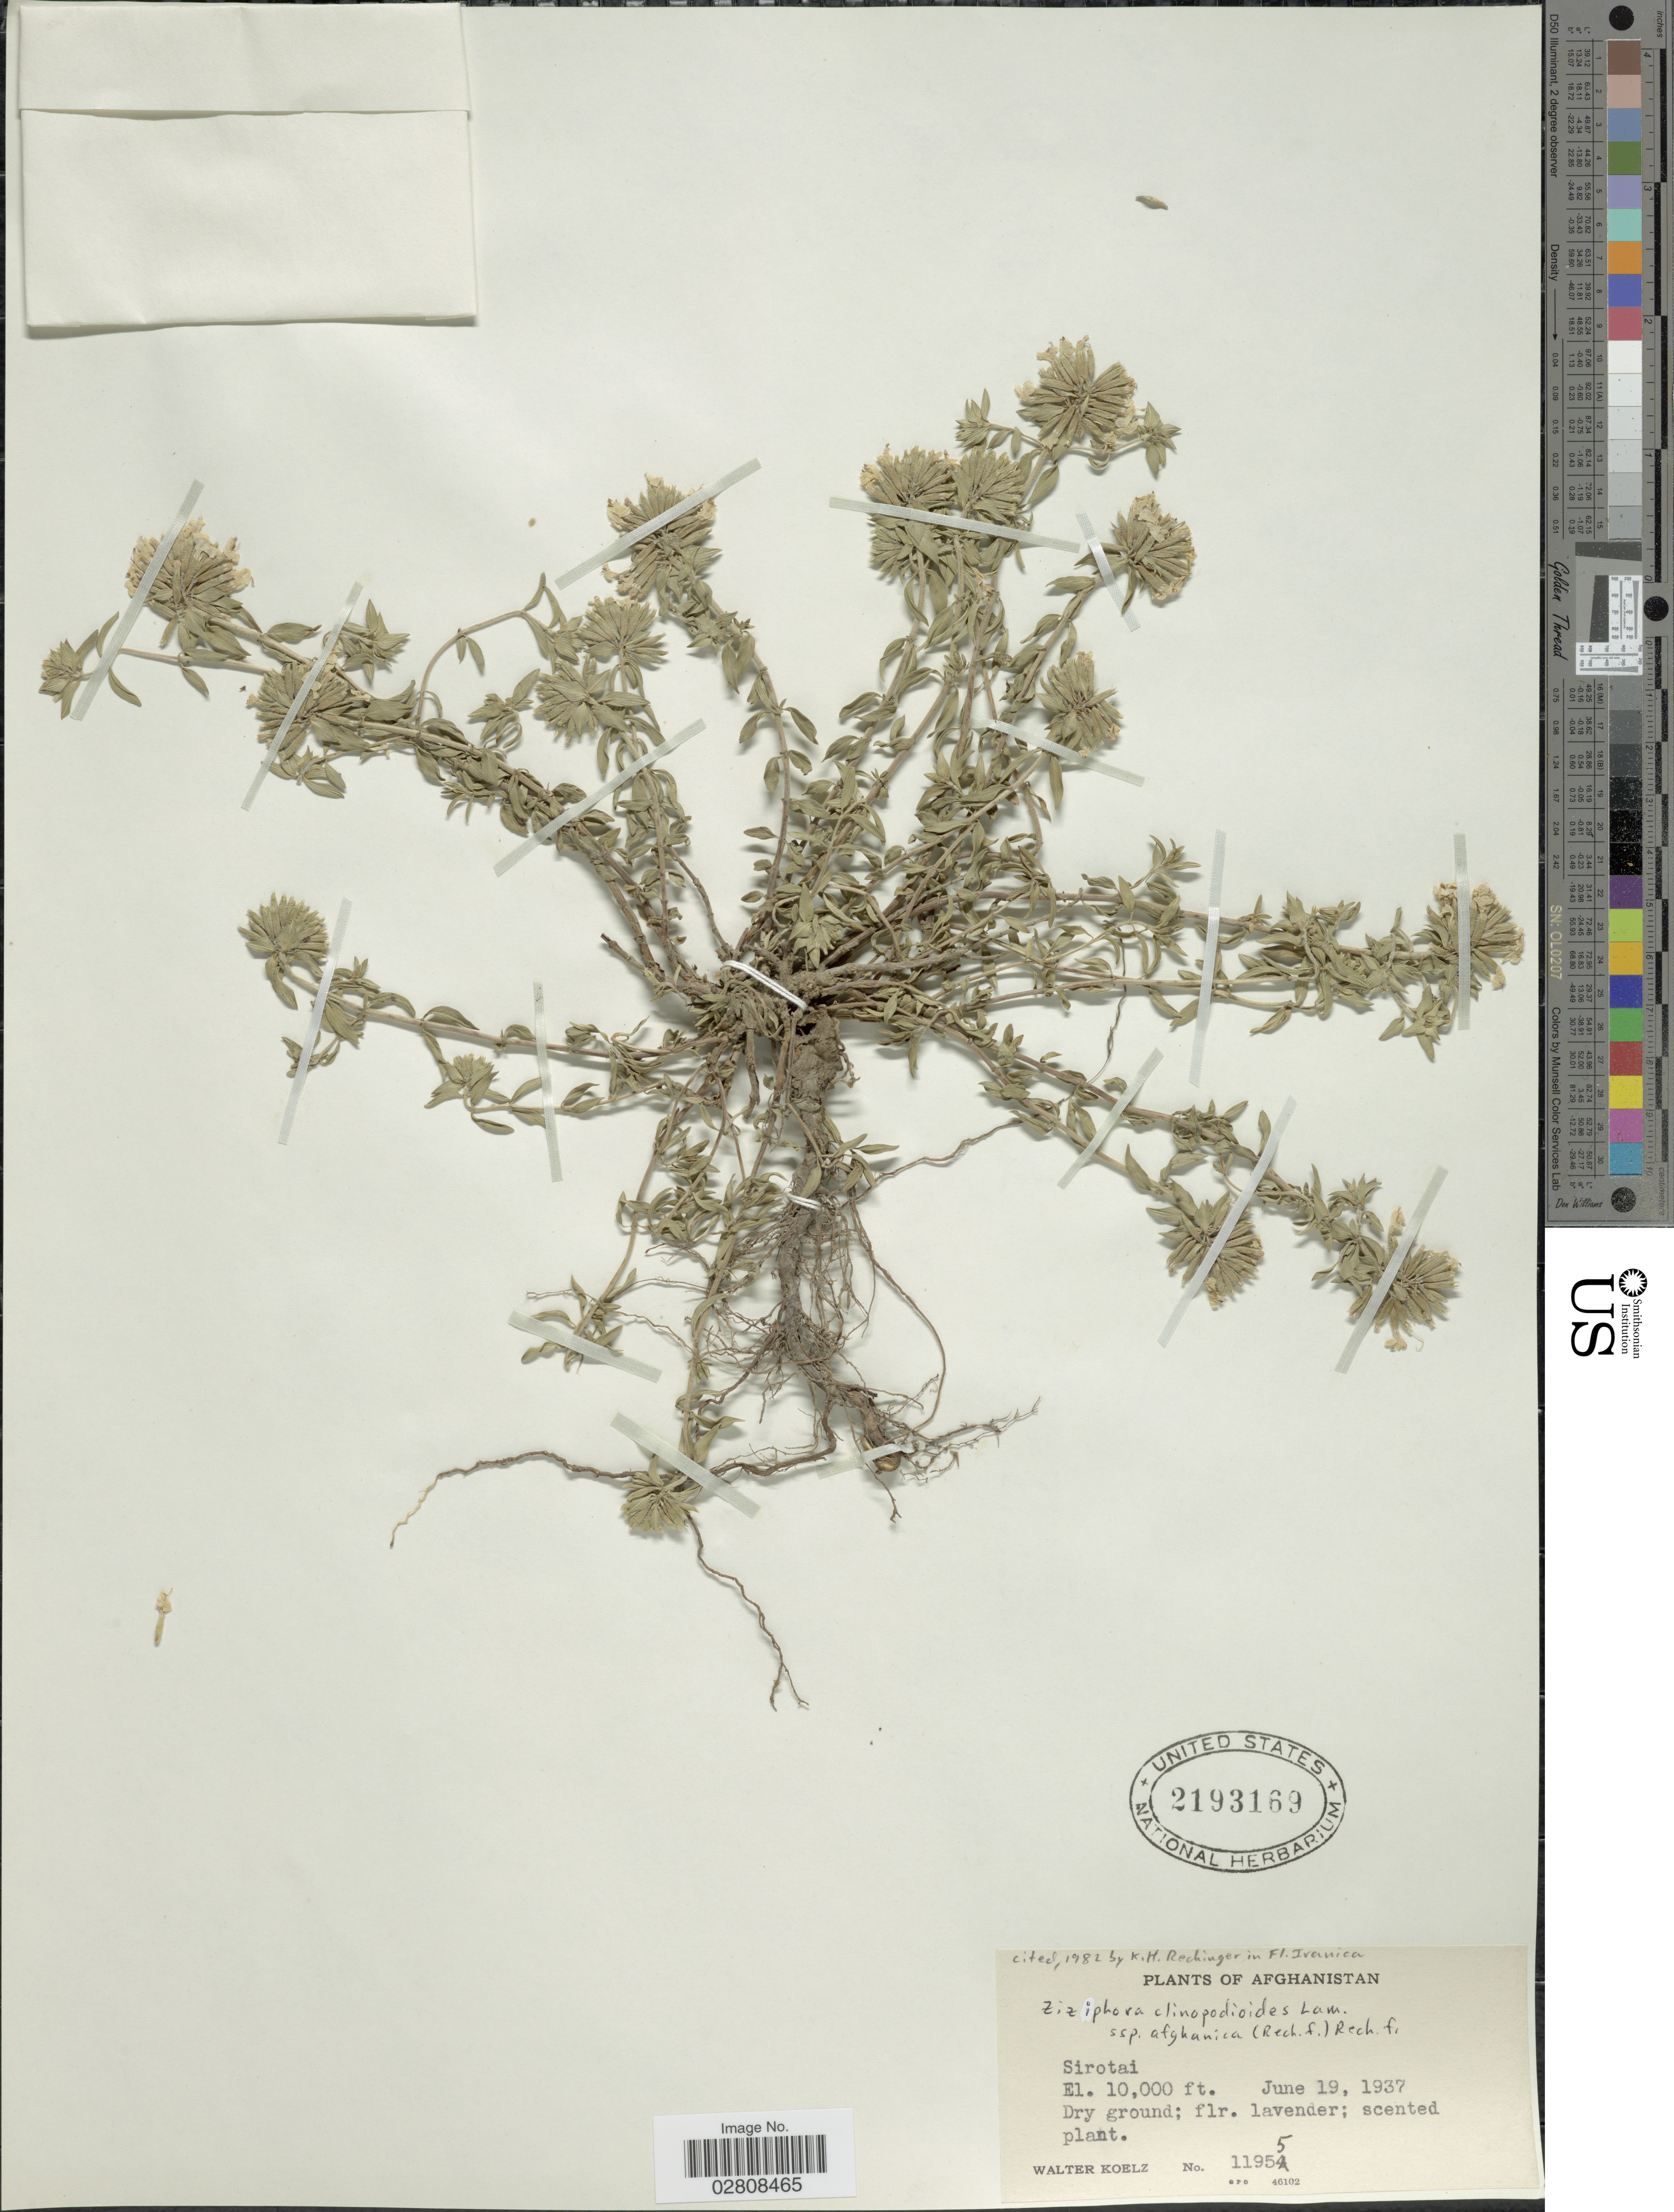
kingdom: Plantae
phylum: Tracheophyta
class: Magnoliopsida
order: Lamiales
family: Lamiaceae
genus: Ziziphora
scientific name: Ziziphora clinopodioides subsp. afghanica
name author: Lam.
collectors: W. N. Koelz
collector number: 11955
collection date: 1937-06-19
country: Afghanistan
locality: Sirotai.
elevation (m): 3048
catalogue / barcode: US 2193169